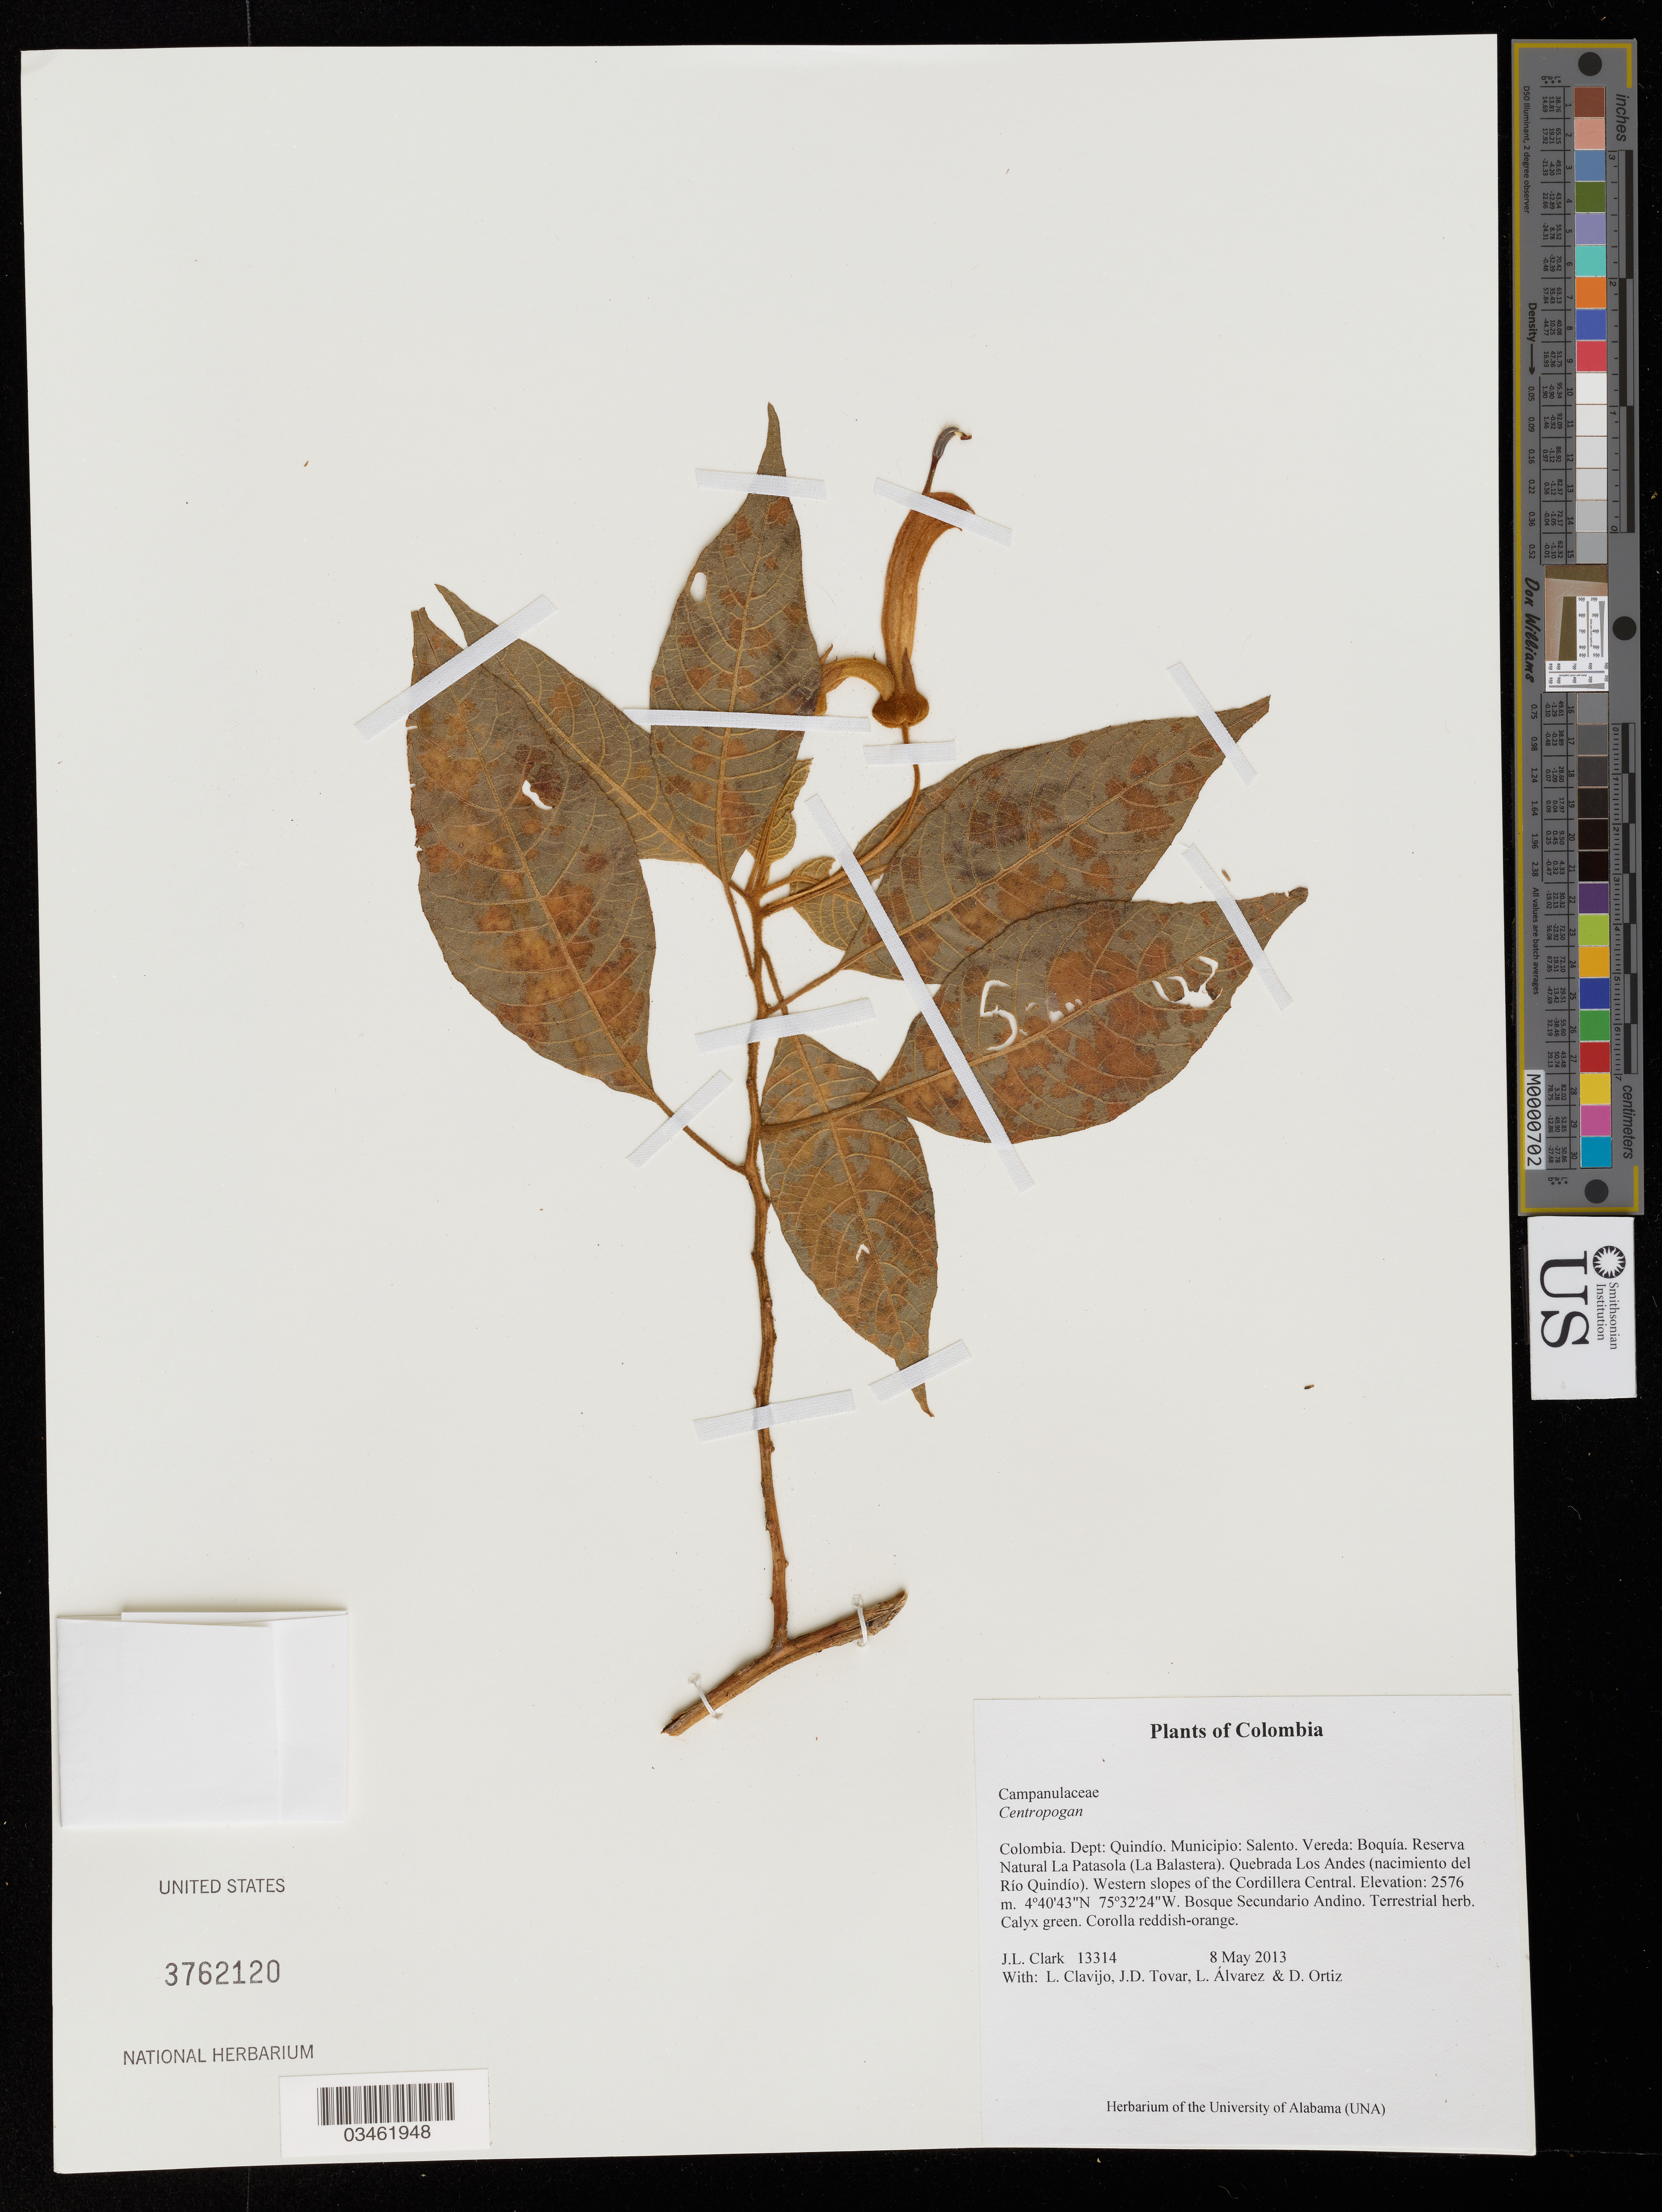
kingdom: Plantae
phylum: Tracheophyta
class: Magnoliopsida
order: Asterales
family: Campanulaceae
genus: Centropogon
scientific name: Centropogon sp.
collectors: J. L. Clark, L. Clavijo, J. Tovar, L. Alvarez & D. Ortiz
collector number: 13314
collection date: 2013-05-08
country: Colombia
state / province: Quindío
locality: Dept: Quindío. Municipio: Salento. Vereda: Boquía. Reserva Natural La Patasola (La Balastera). Quebrada Los Andes (nacimiento del Río Quindío). Western slopes of the Cordillera Central.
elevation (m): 2576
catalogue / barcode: US 3762120